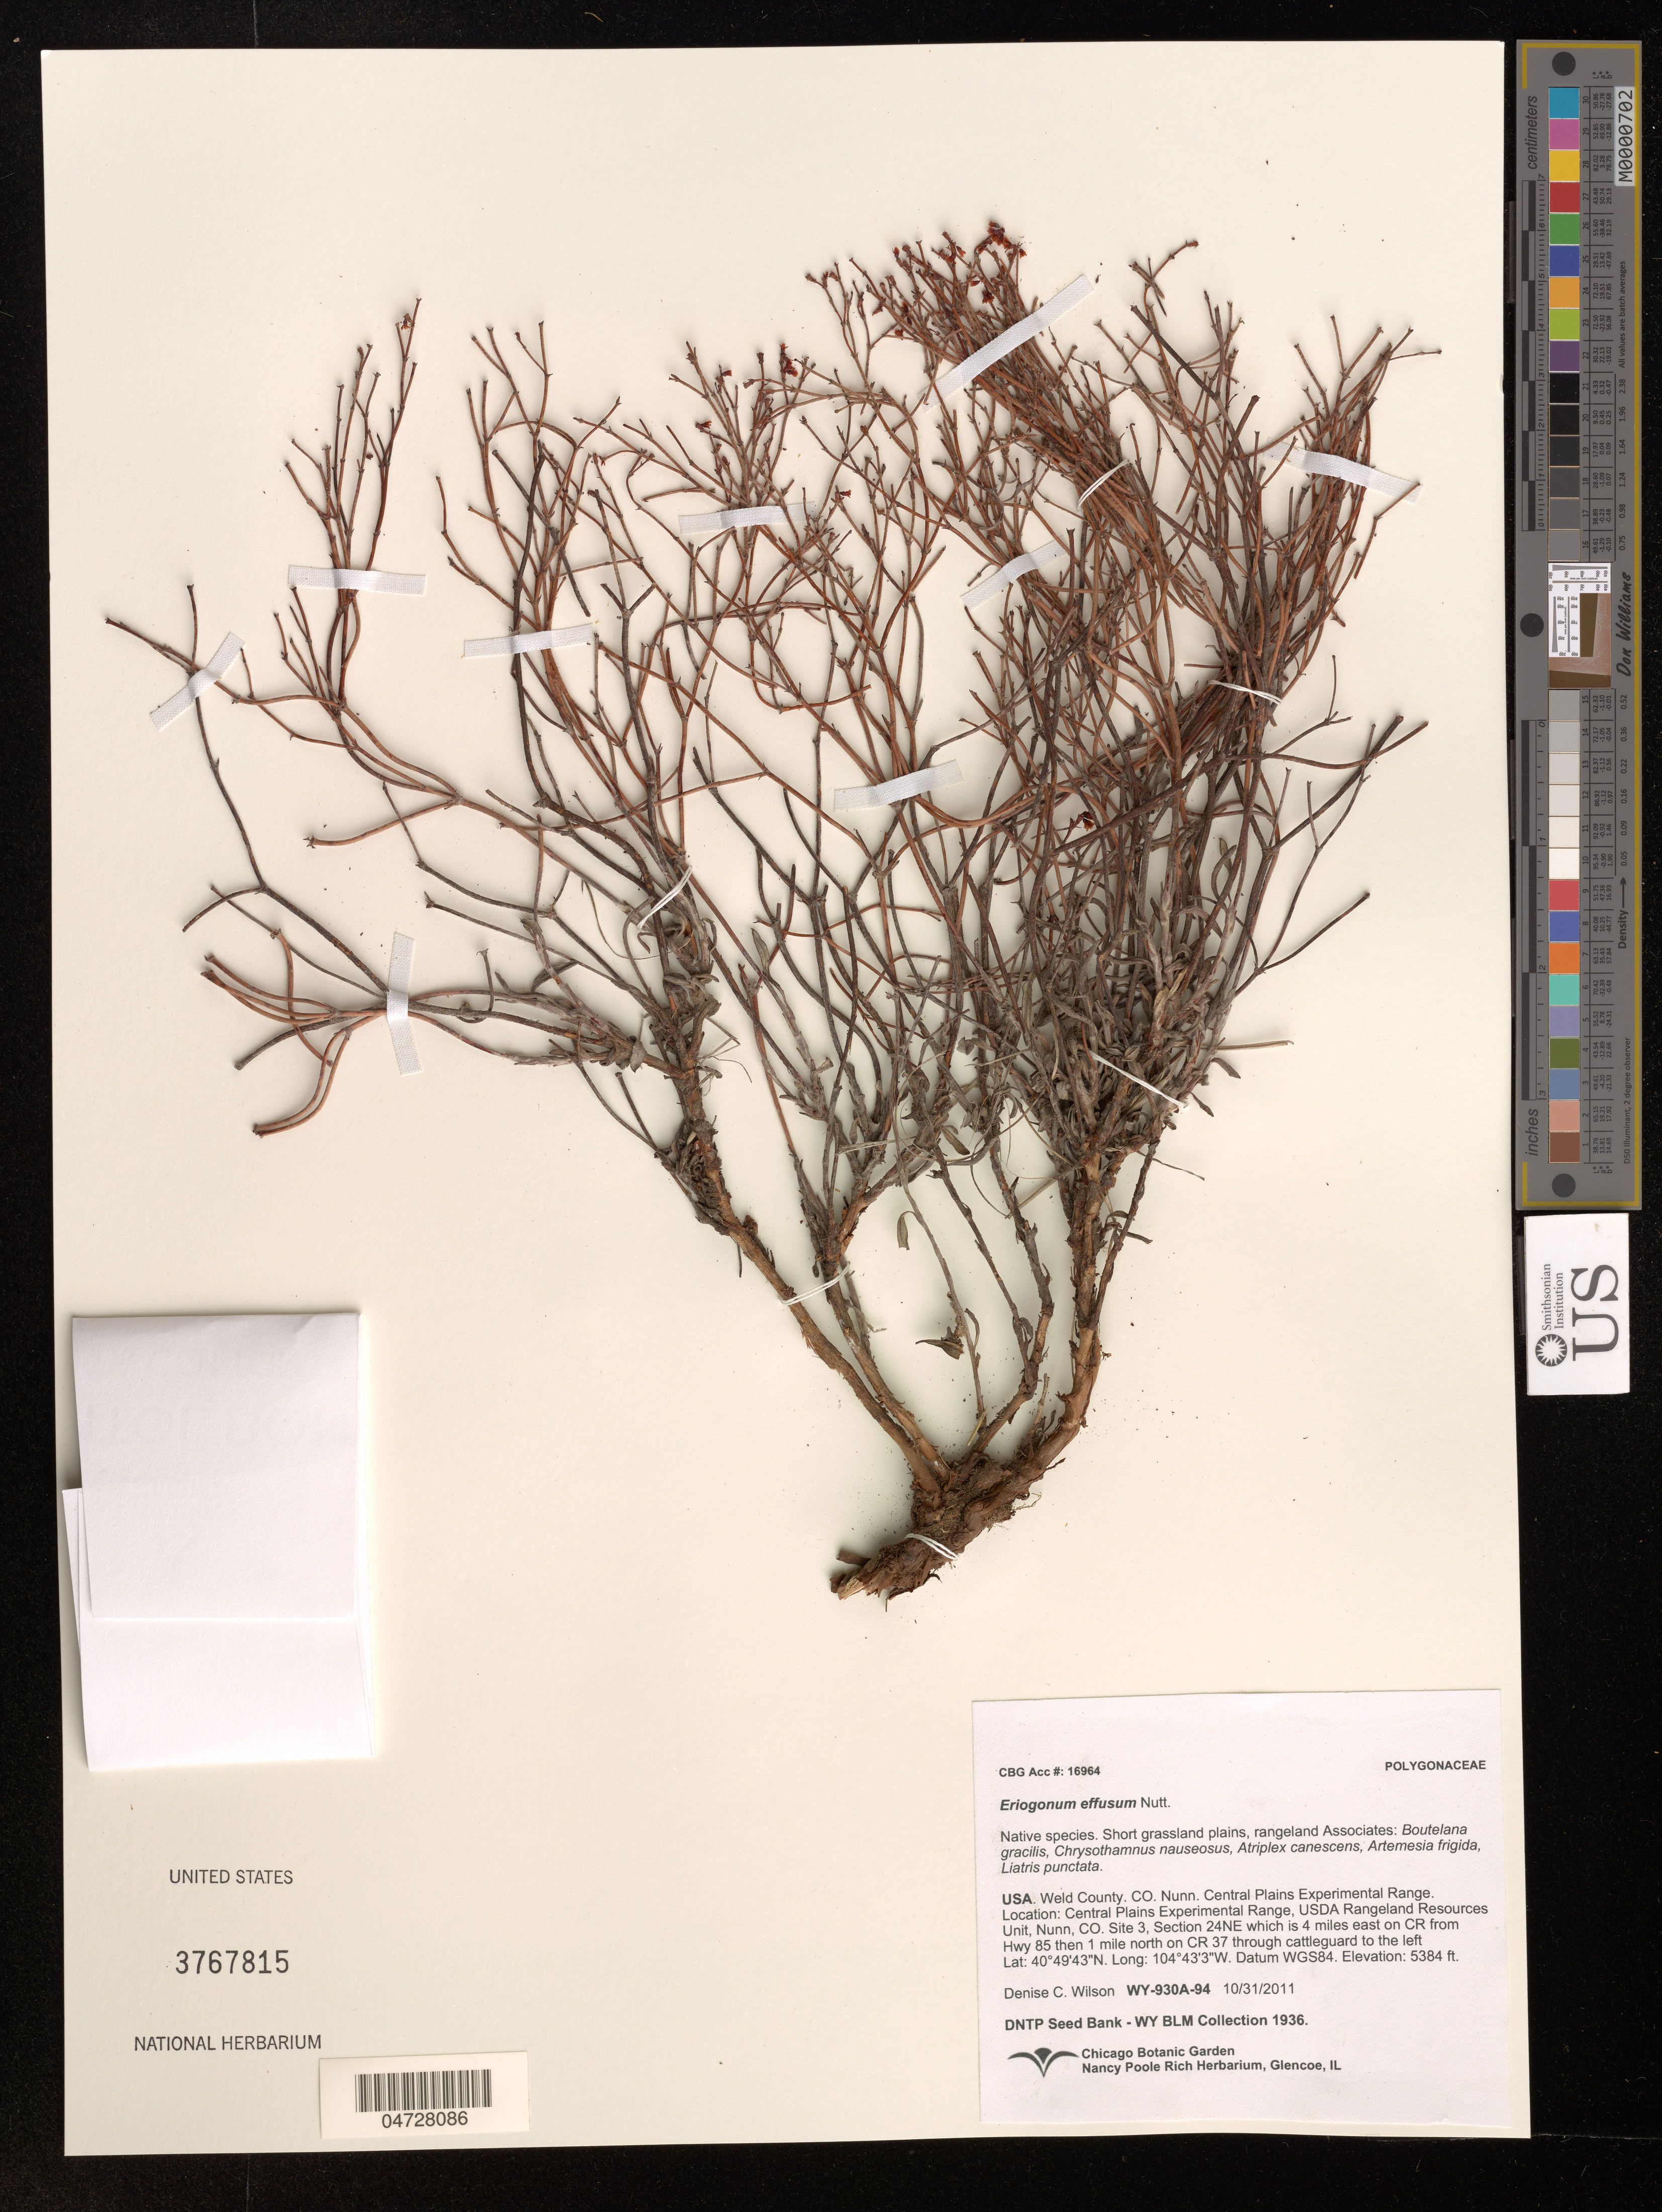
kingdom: Plantae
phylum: Tracheophyta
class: Magnoliopsida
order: Caryophyllales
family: Polygonaceae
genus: Eriogonum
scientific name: Eriogonum effusum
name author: Nutt.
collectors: D. Wilson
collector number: WY-930A-94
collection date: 2011-10-31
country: United States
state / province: Colorado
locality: Weld County. CO. Central Plains Experimental Range, USDA Rangeland Resources Unit, Nunn, CO.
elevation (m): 1641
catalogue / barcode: US 3767815